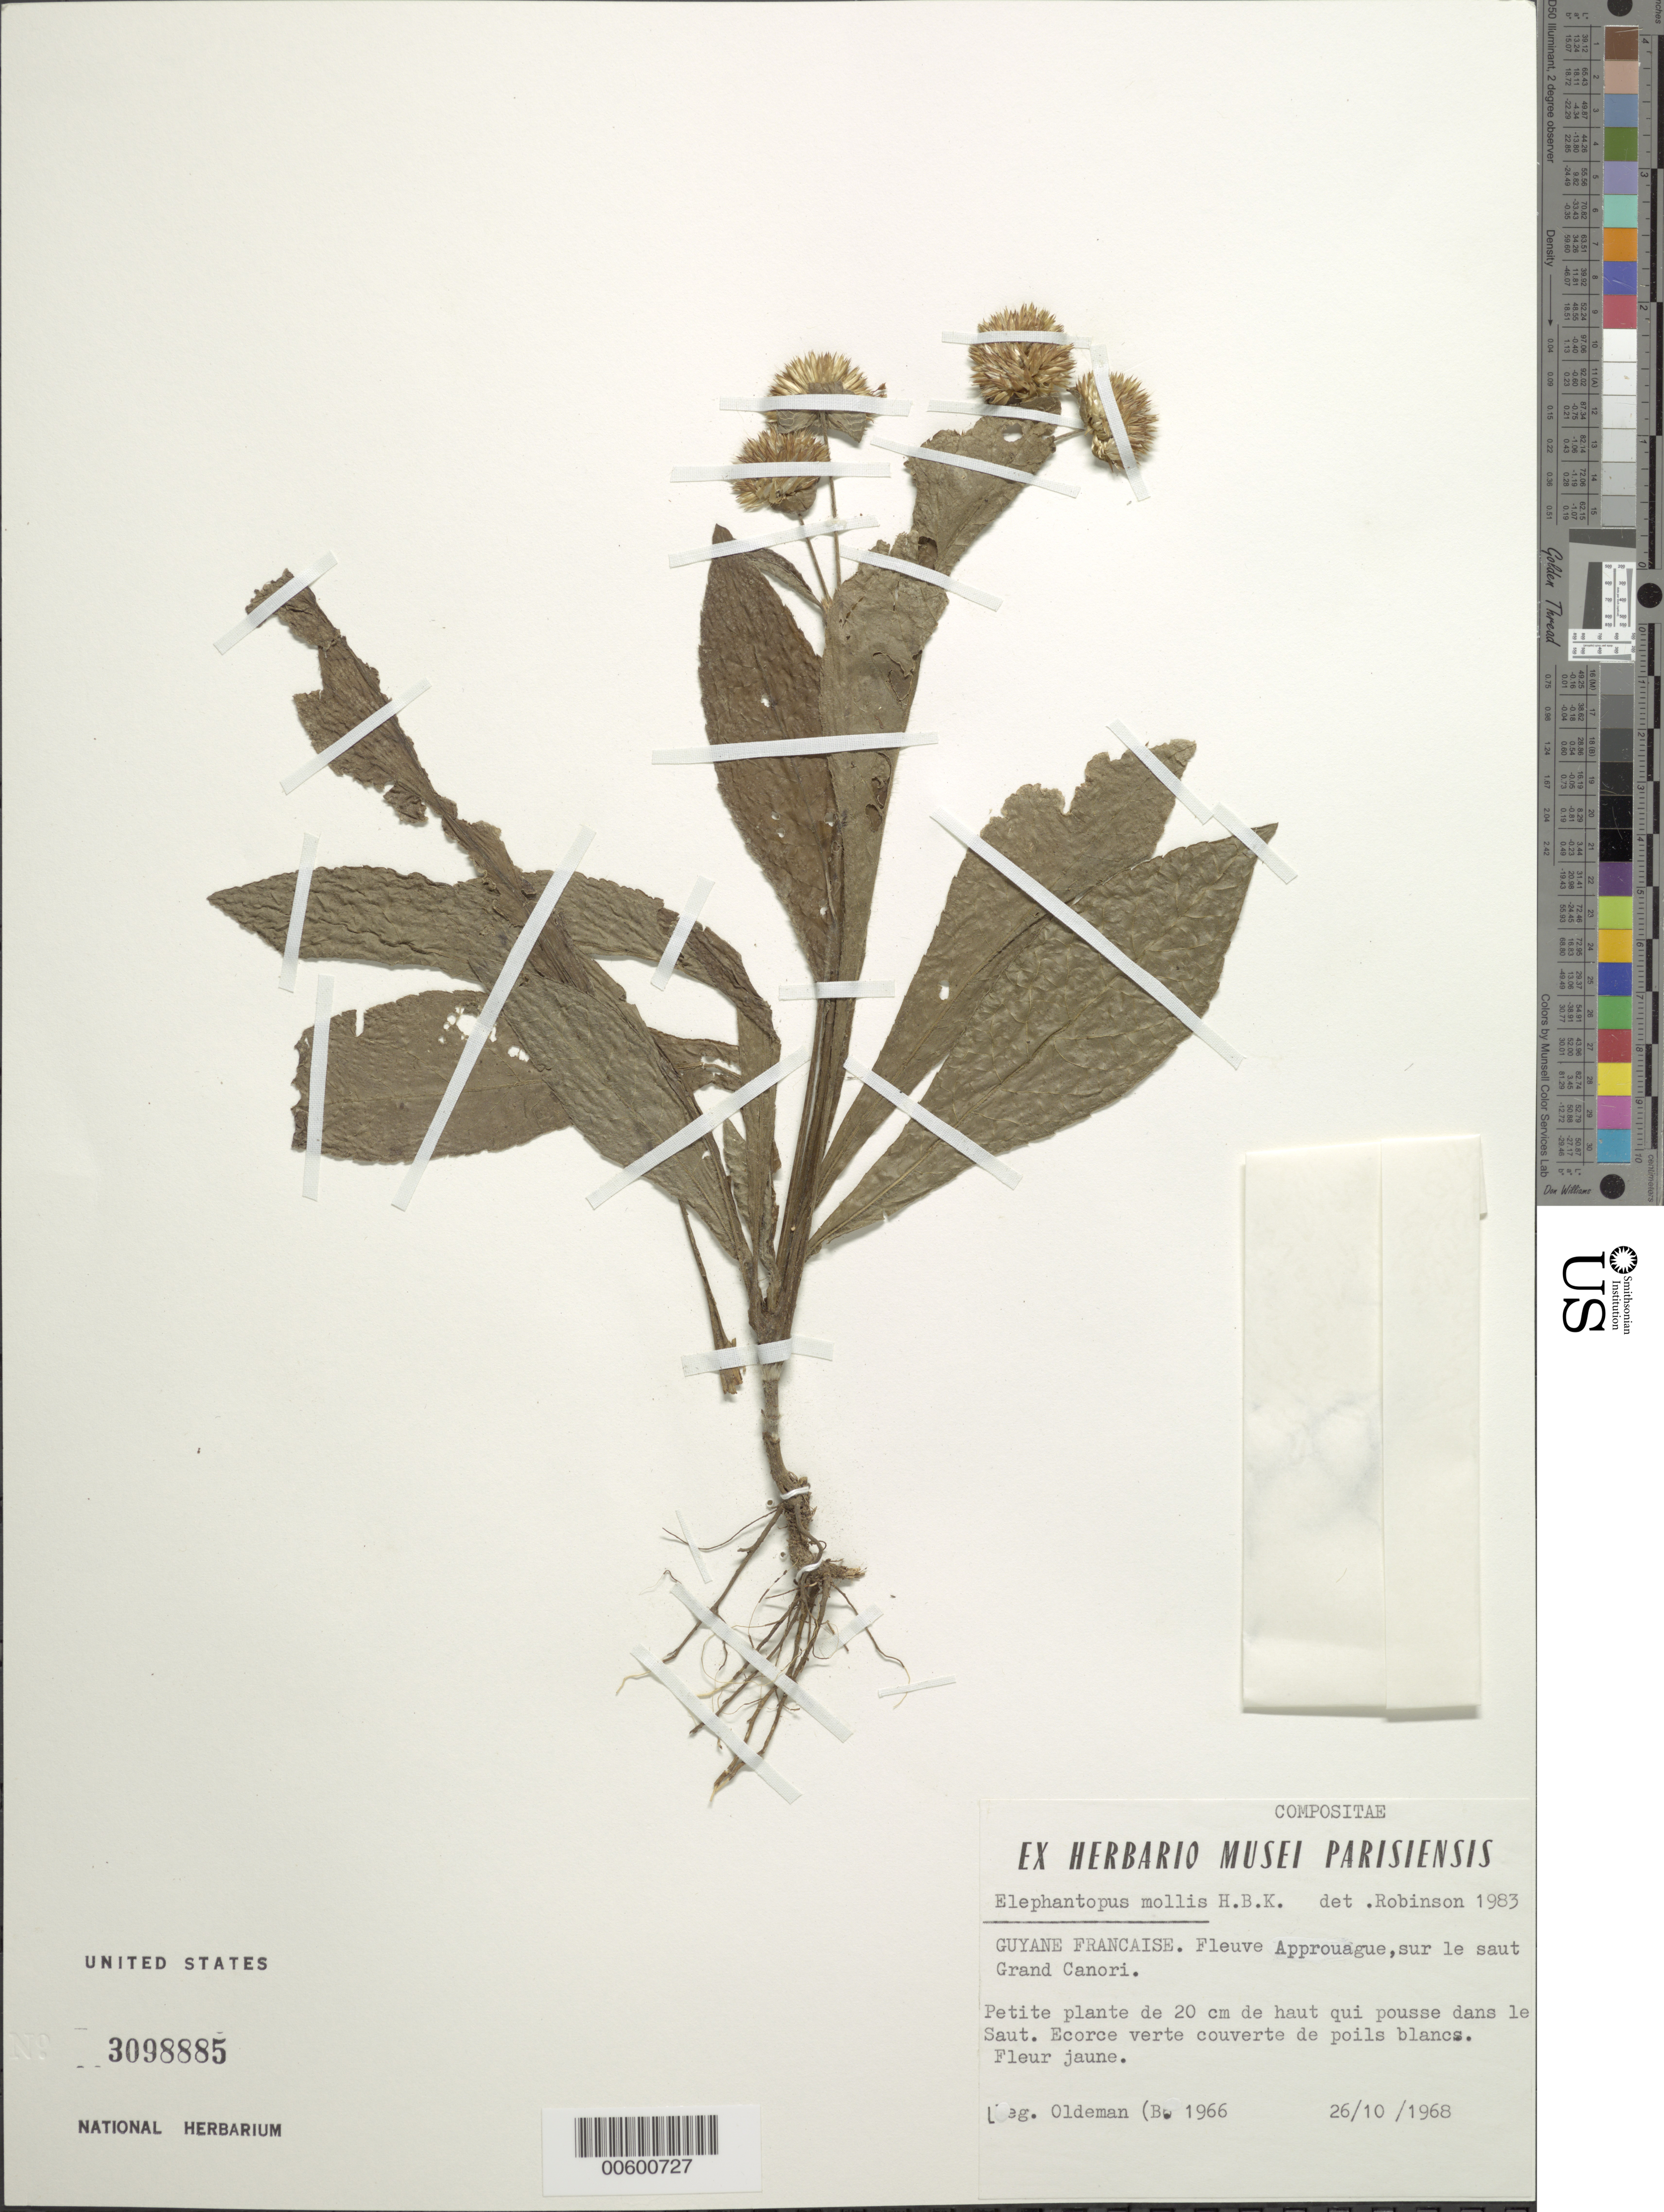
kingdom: Plantae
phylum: Tracheophyta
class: Magnoliopsida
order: Asterales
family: Asteraceae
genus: Elephantopus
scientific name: Elephantopus mollis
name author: Kunth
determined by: Robinson, Harold E., (US)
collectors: R. Oldeman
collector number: B 1966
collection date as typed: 26-Oct-68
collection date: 1968-10-26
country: French Guiana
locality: Saut Grand Cañori, Fleuve Approuague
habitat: Qui pousse dans le saut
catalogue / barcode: US 3098885